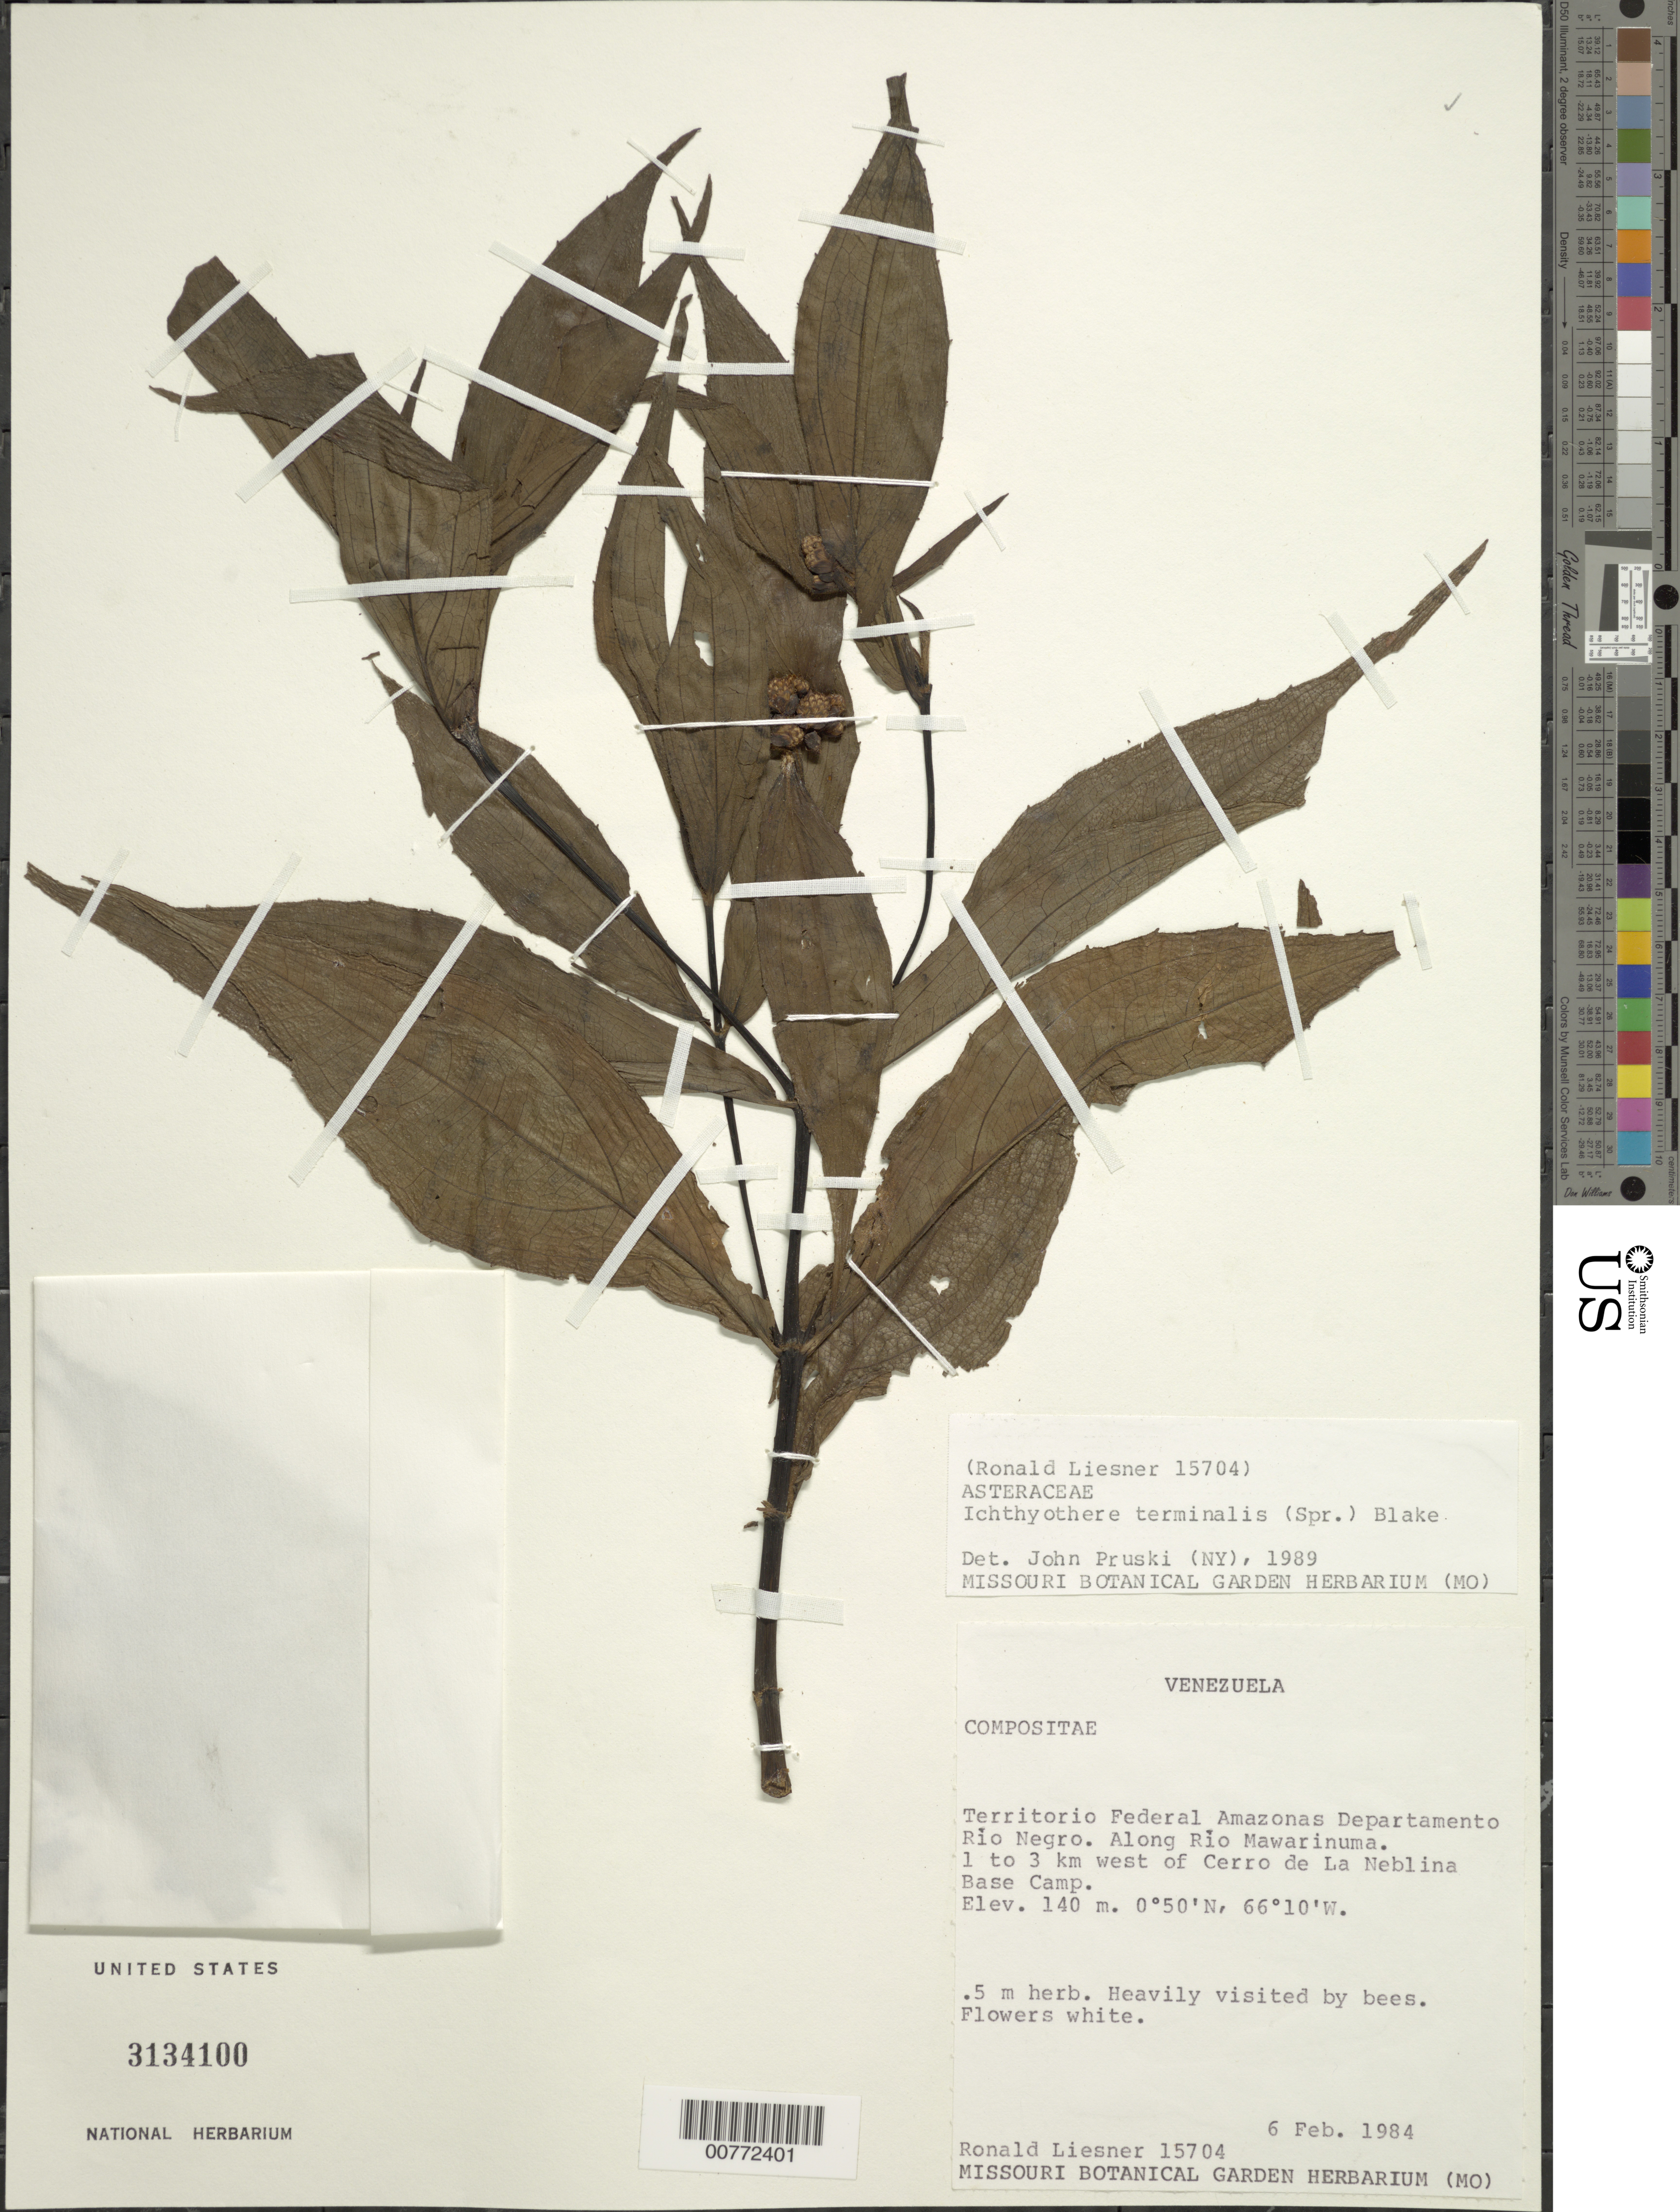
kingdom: Plantae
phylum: Tracheophyta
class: Magnoliopsida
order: Asterales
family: Asteraceae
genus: Ichthyothere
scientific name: Ichthyothere terminalis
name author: (Spreng.) S.F. Blake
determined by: Pruski, J. F.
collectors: R. L. Liesner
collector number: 15704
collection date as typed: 6-Feb-84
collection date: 1984-02-06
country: Venezuela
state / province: Amazonas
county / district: Río Negro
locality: Río Mawarinuma, 1-3 km W of Cerro de La Neblina Base Camp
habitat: Edge of river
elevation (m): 140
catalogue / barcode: US 3134100